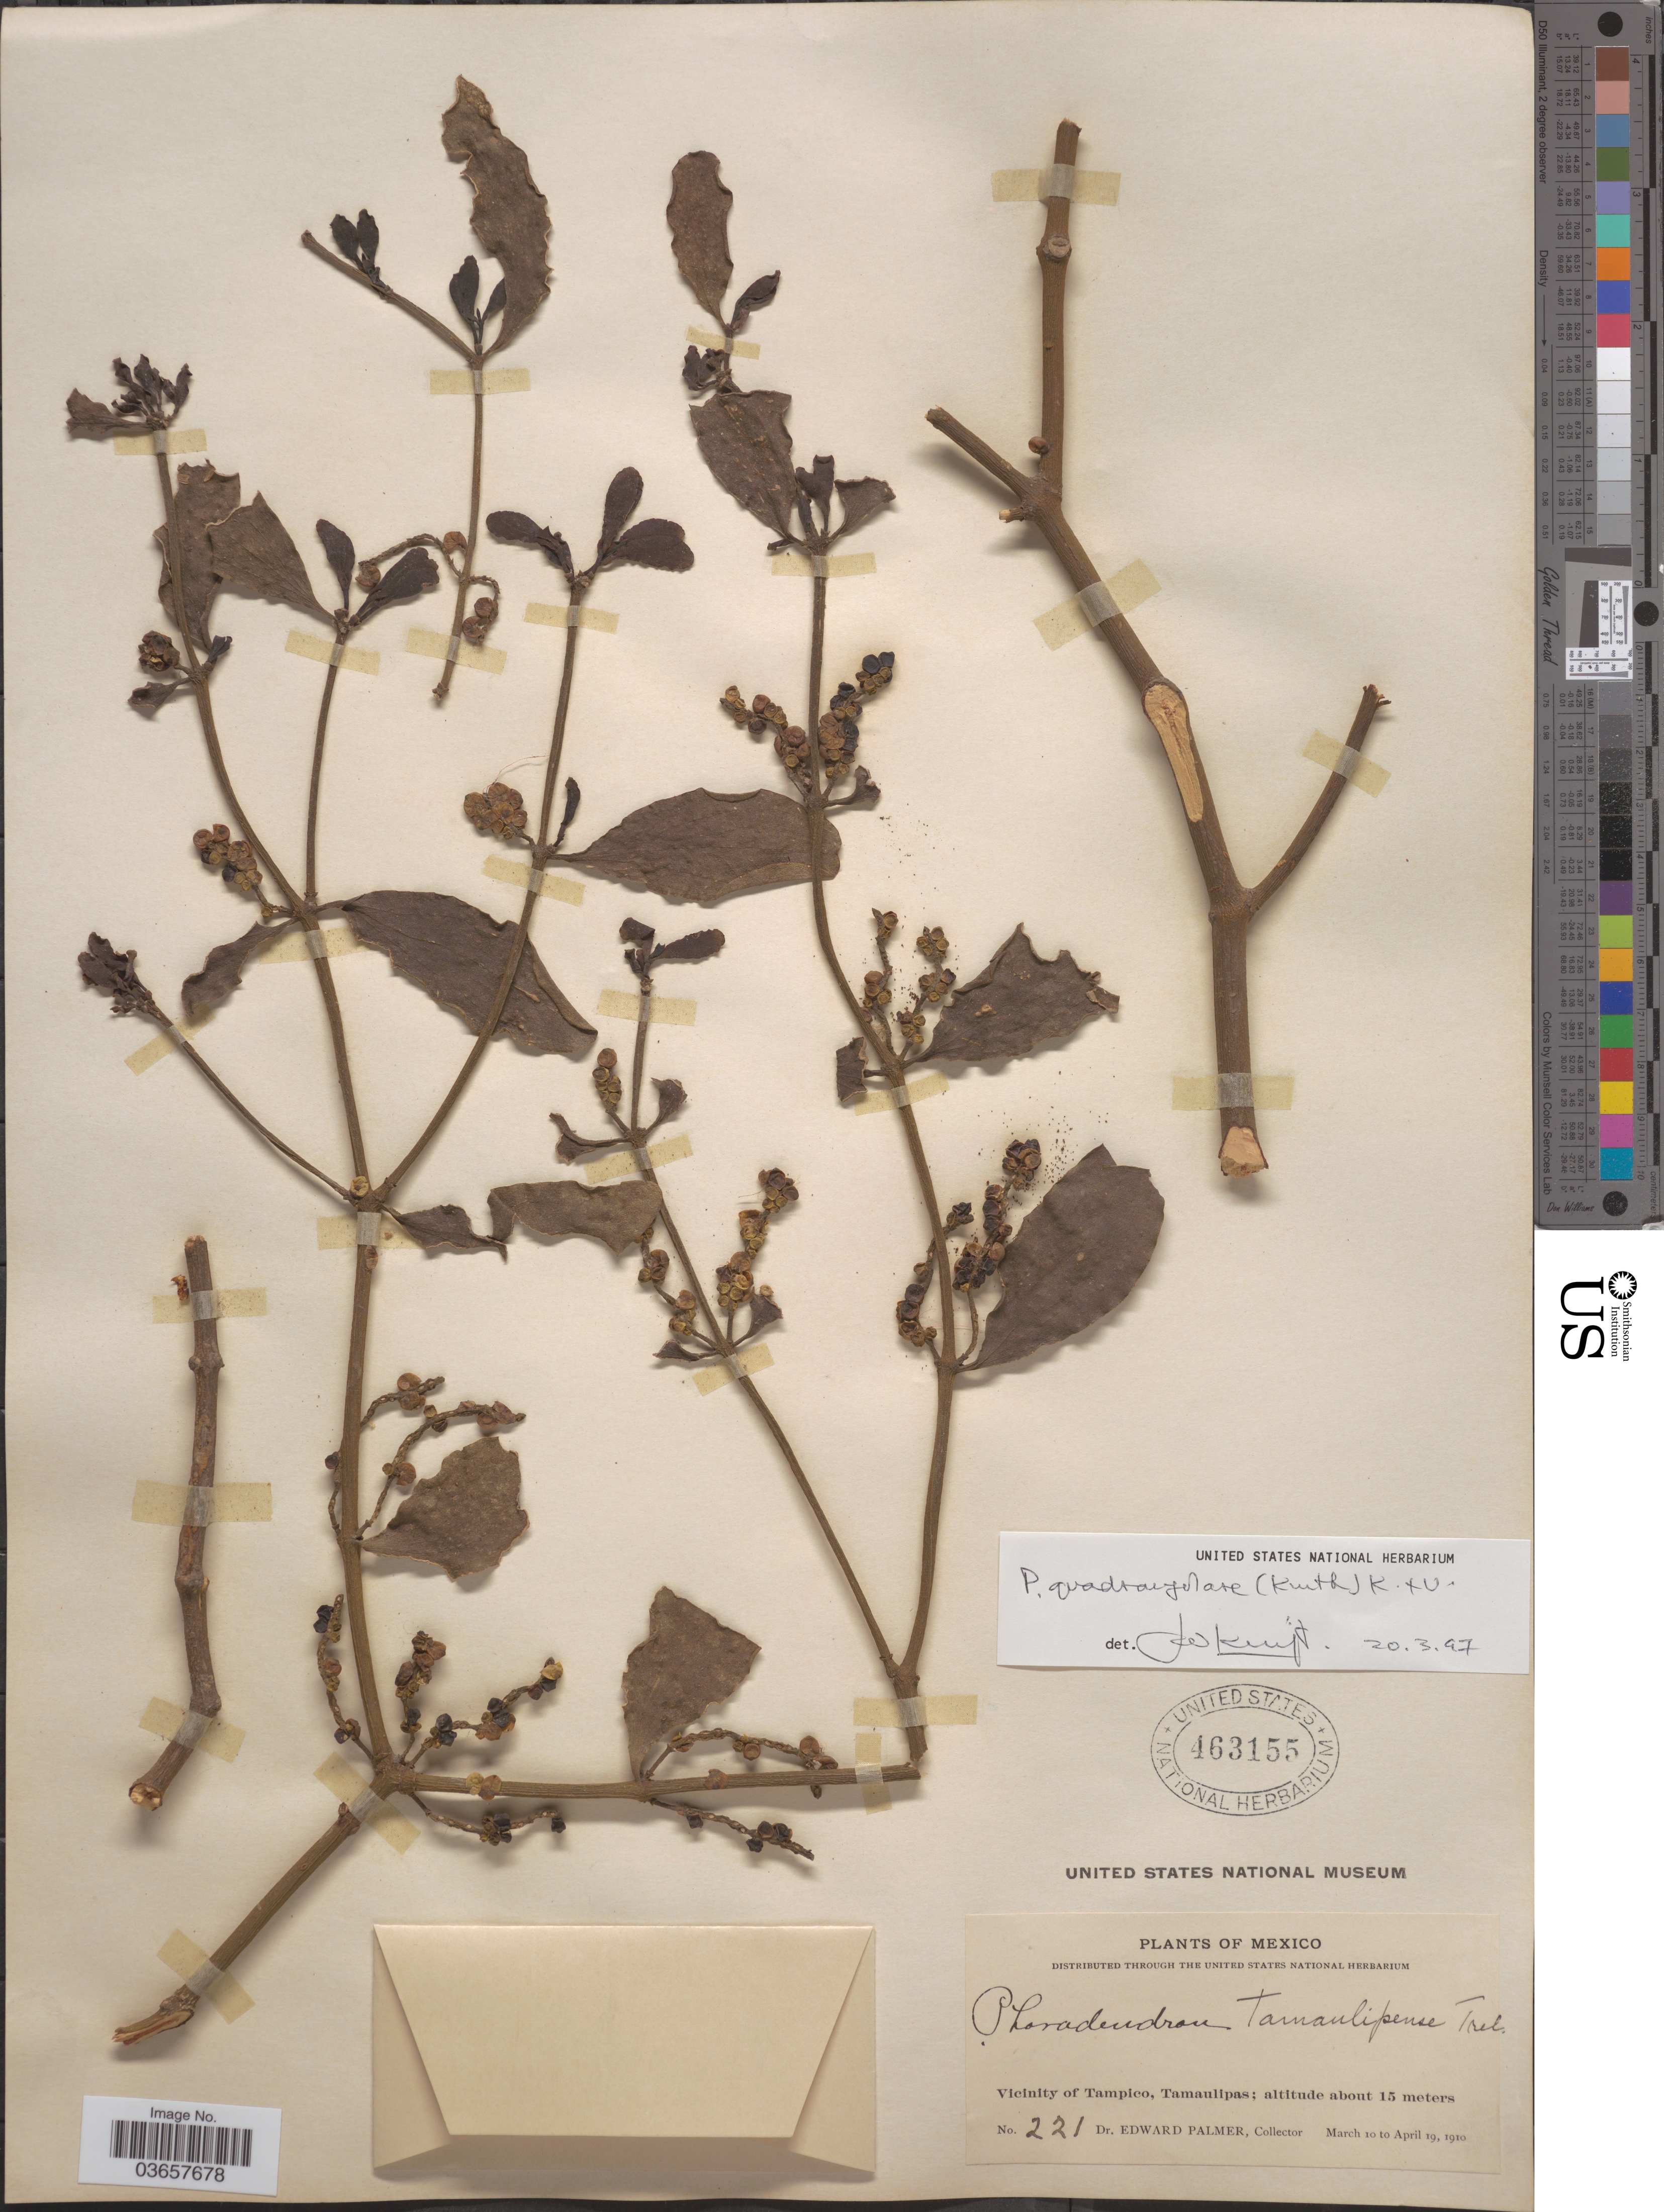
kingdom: Plantae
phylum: Tracheophyta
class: Magnoliopsida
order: Santalales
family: Viscaceae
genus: Phoradendron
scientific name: Phoradendron quadrangulare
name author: (Kunth) Griseb.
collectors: E. Palmer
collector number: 221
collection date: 1910-03-10/1910-04-19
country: Mexico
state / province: Tamaulipas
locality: Vicinity of Tampico.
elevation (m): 15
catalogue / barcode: US 463155